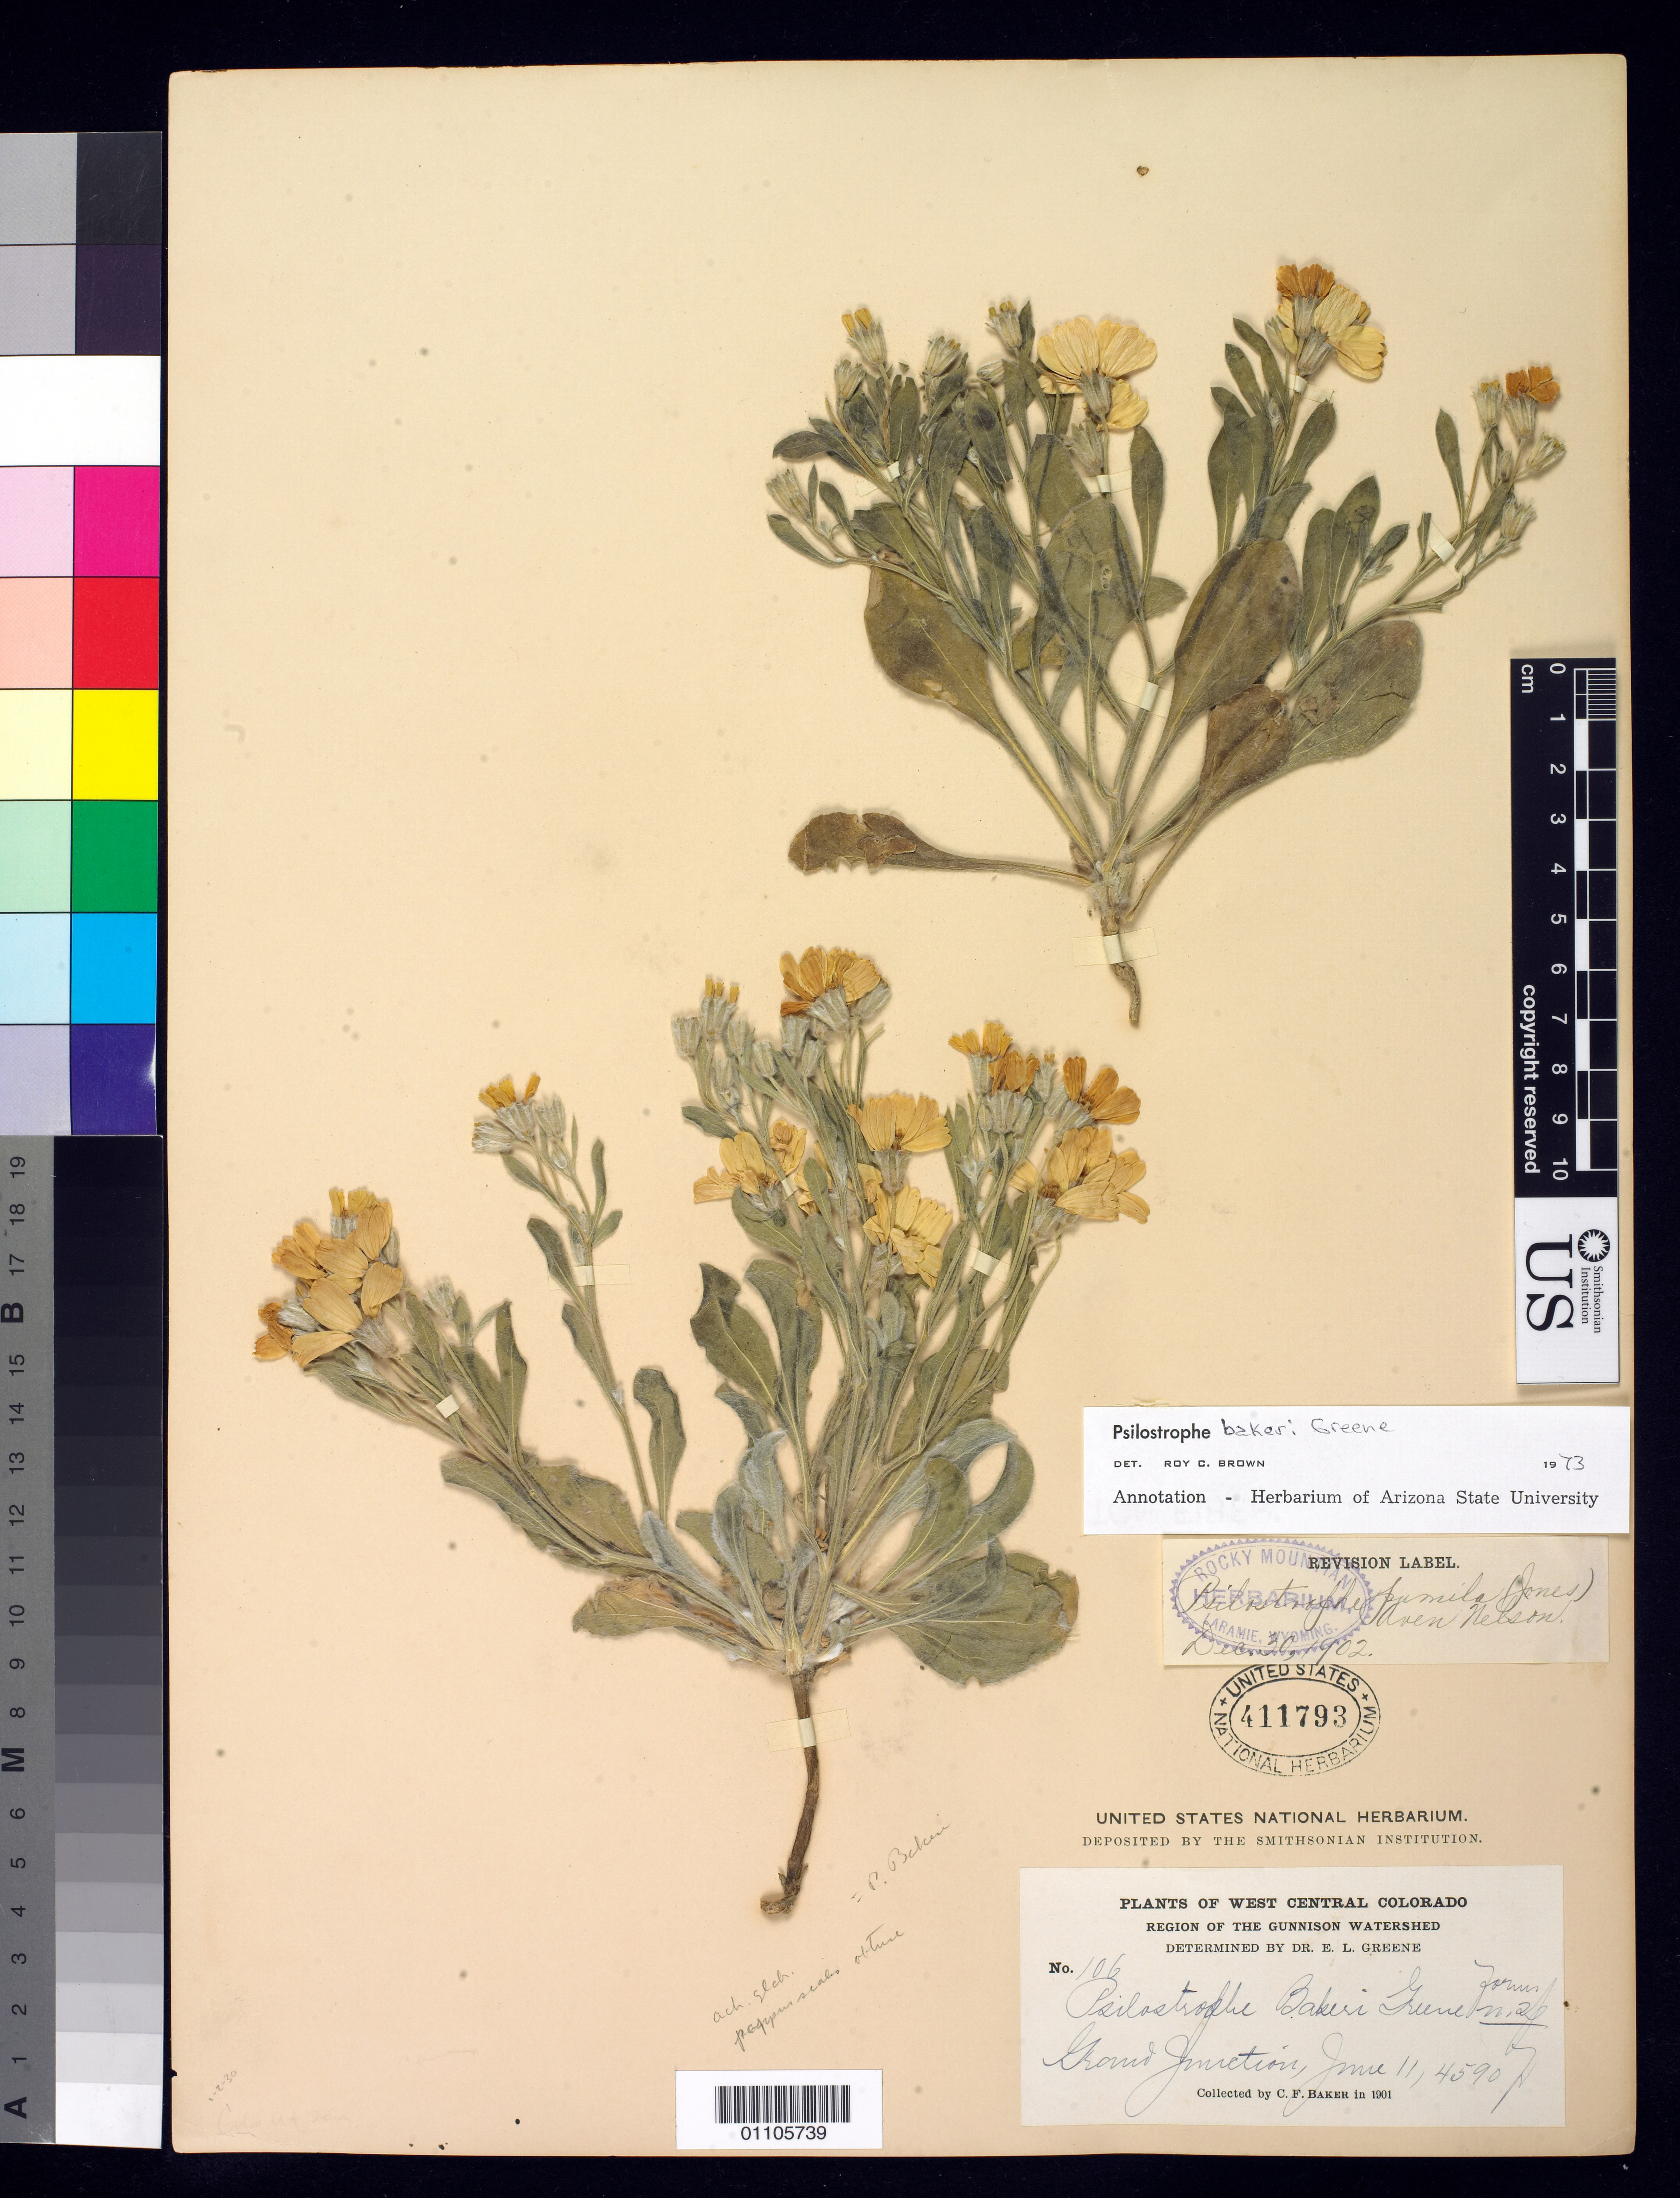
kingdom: Plantae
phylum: Tracheophyta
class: Magnoliopsida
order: Asterales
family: Asteraceae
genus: Psilostrophe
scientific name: Psilostrophe bakeri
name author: Greene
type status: Syntype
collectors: C. F. Baker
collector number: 106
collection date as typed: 11 Jun 1901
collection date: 1901-06-11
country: United States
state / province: Colorado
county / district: Mesa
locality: West central Colorado, region of the Gunnison watershed. Grand Junction.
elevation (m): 1399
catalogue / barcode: US 411793